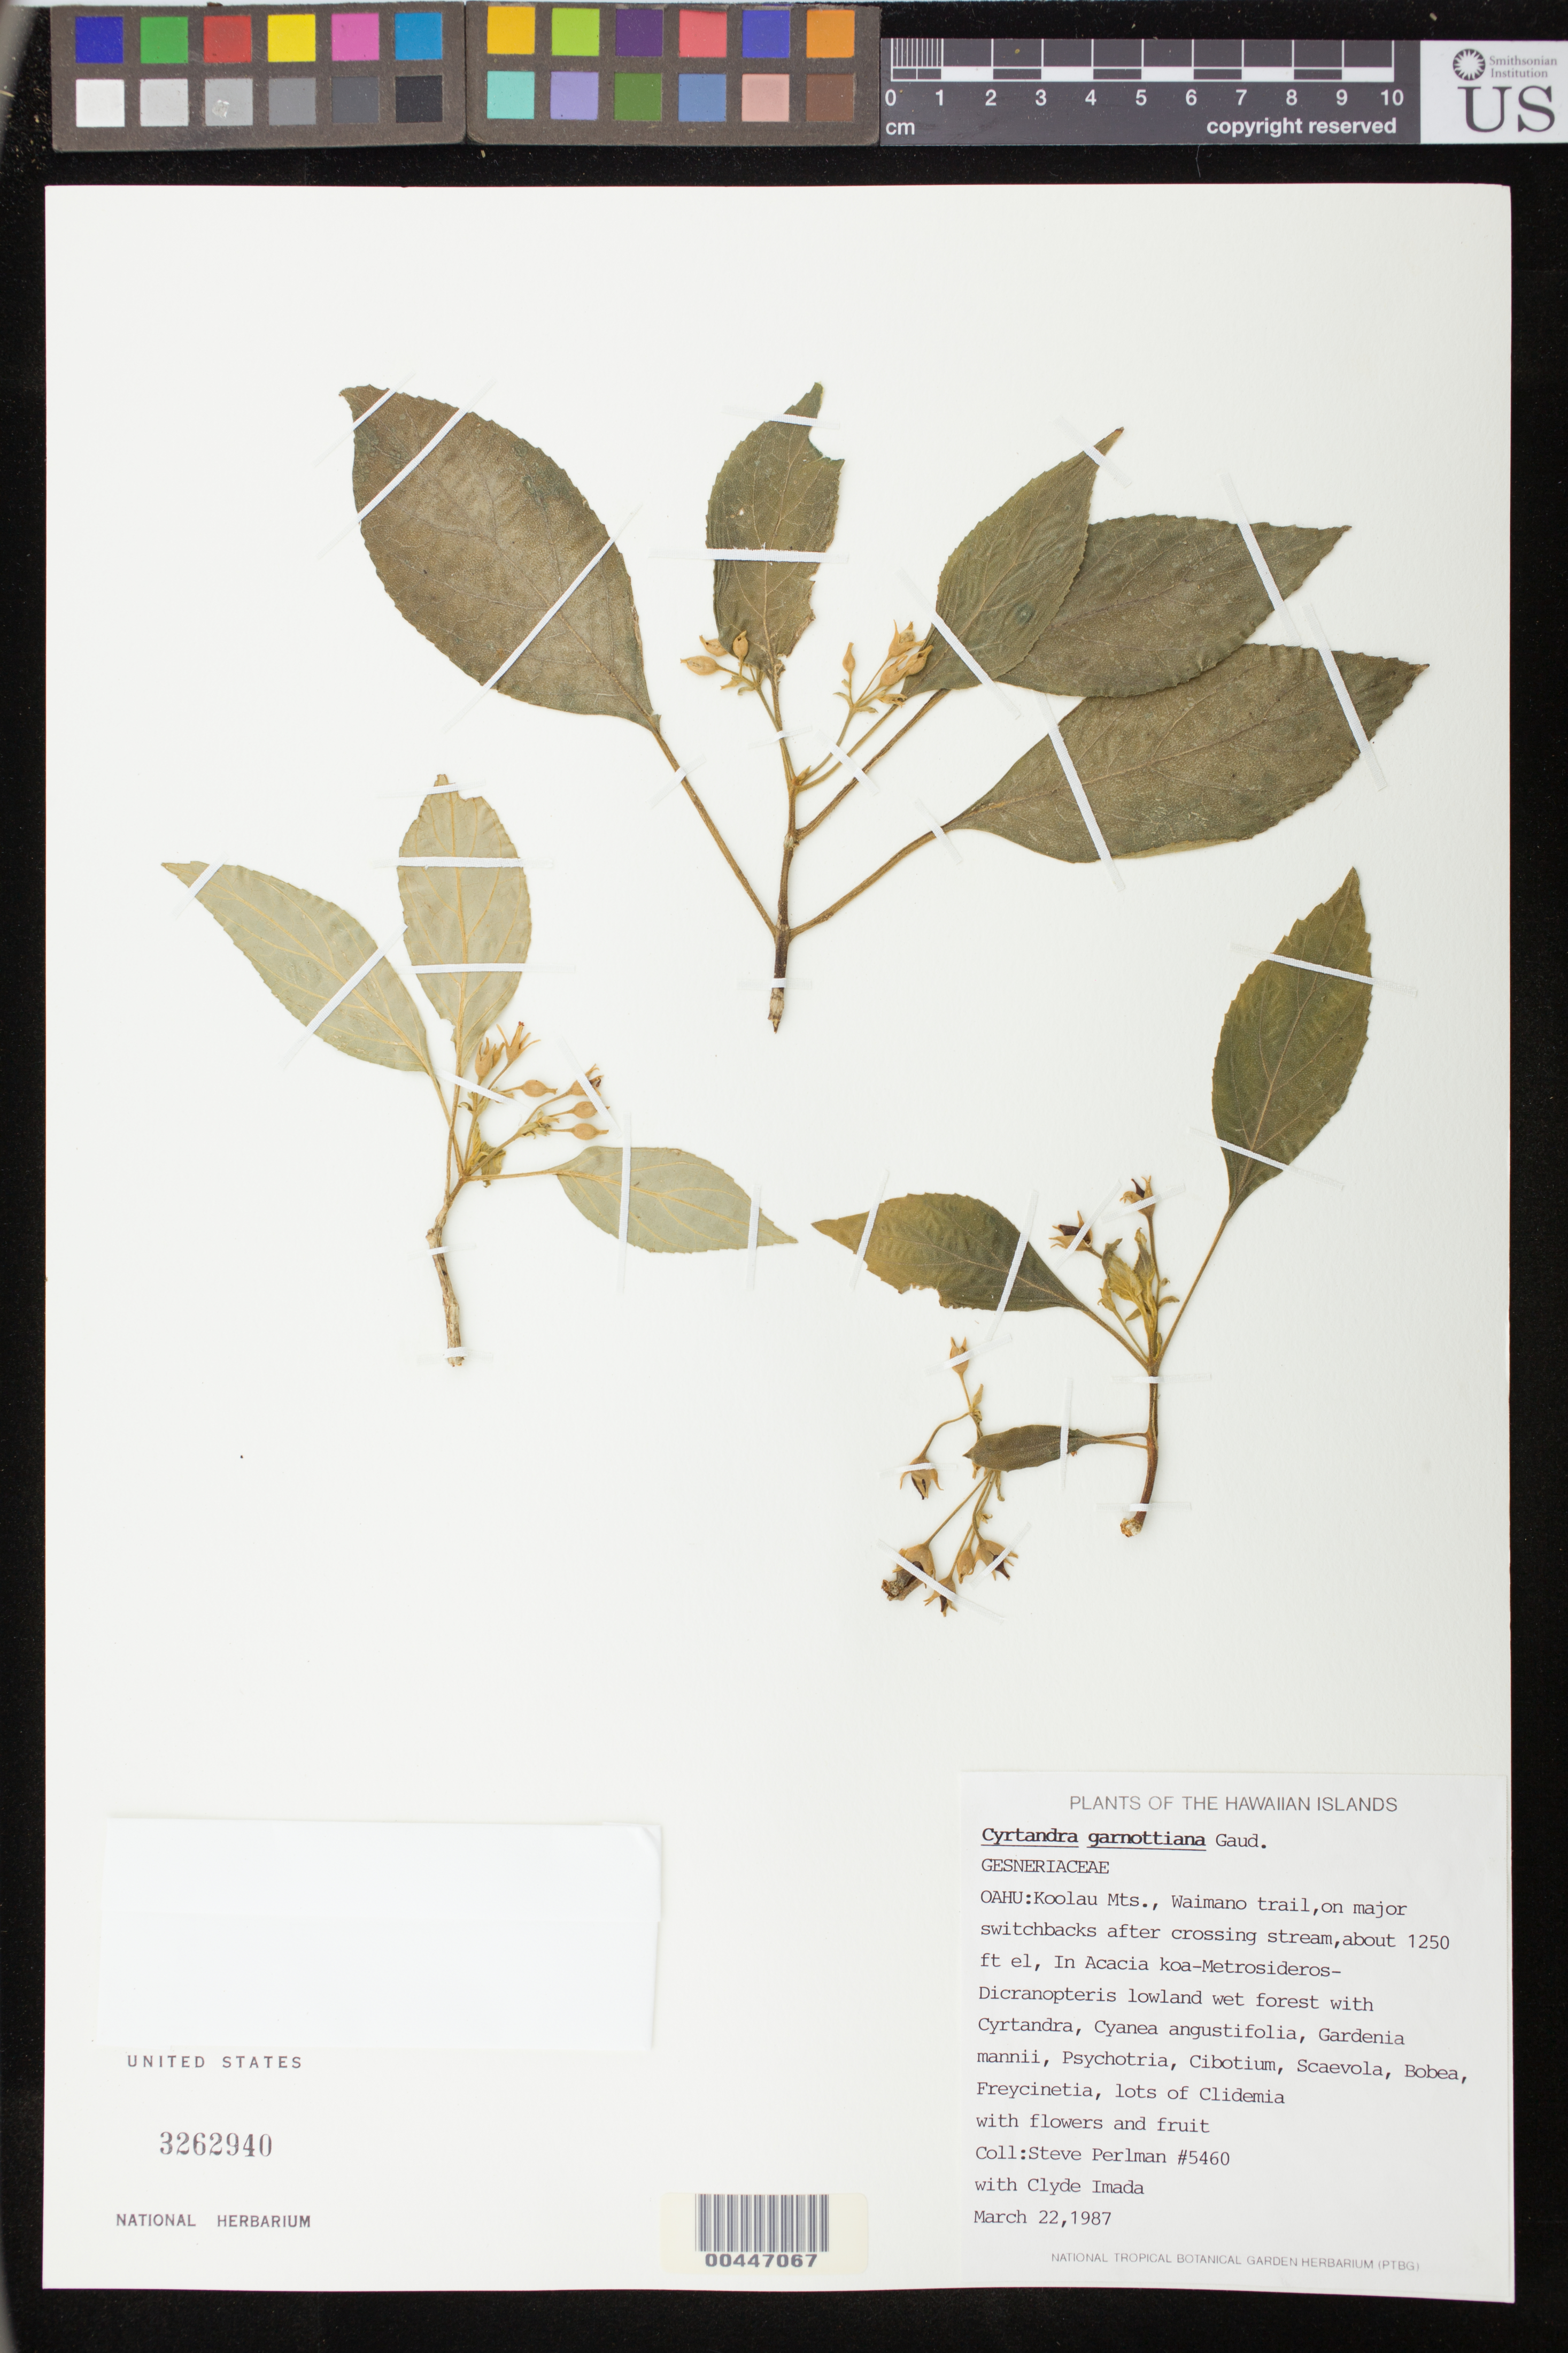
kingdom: Plantae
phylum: Tracheophyta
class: Magnoliopsida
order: Lamiales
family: Gesneriaceae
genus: Cyrtandra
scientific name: Cyrtandra garnotiana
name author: Gaudich.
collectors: S. P. Perlman & C. Imada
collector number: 5460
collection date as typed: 22 Mar 1987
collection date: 1987-03-22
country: United States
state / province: Hawaii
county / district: Honolulu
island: Oahu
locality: Koolau mts, Waimano trail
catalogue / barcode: US 3262940